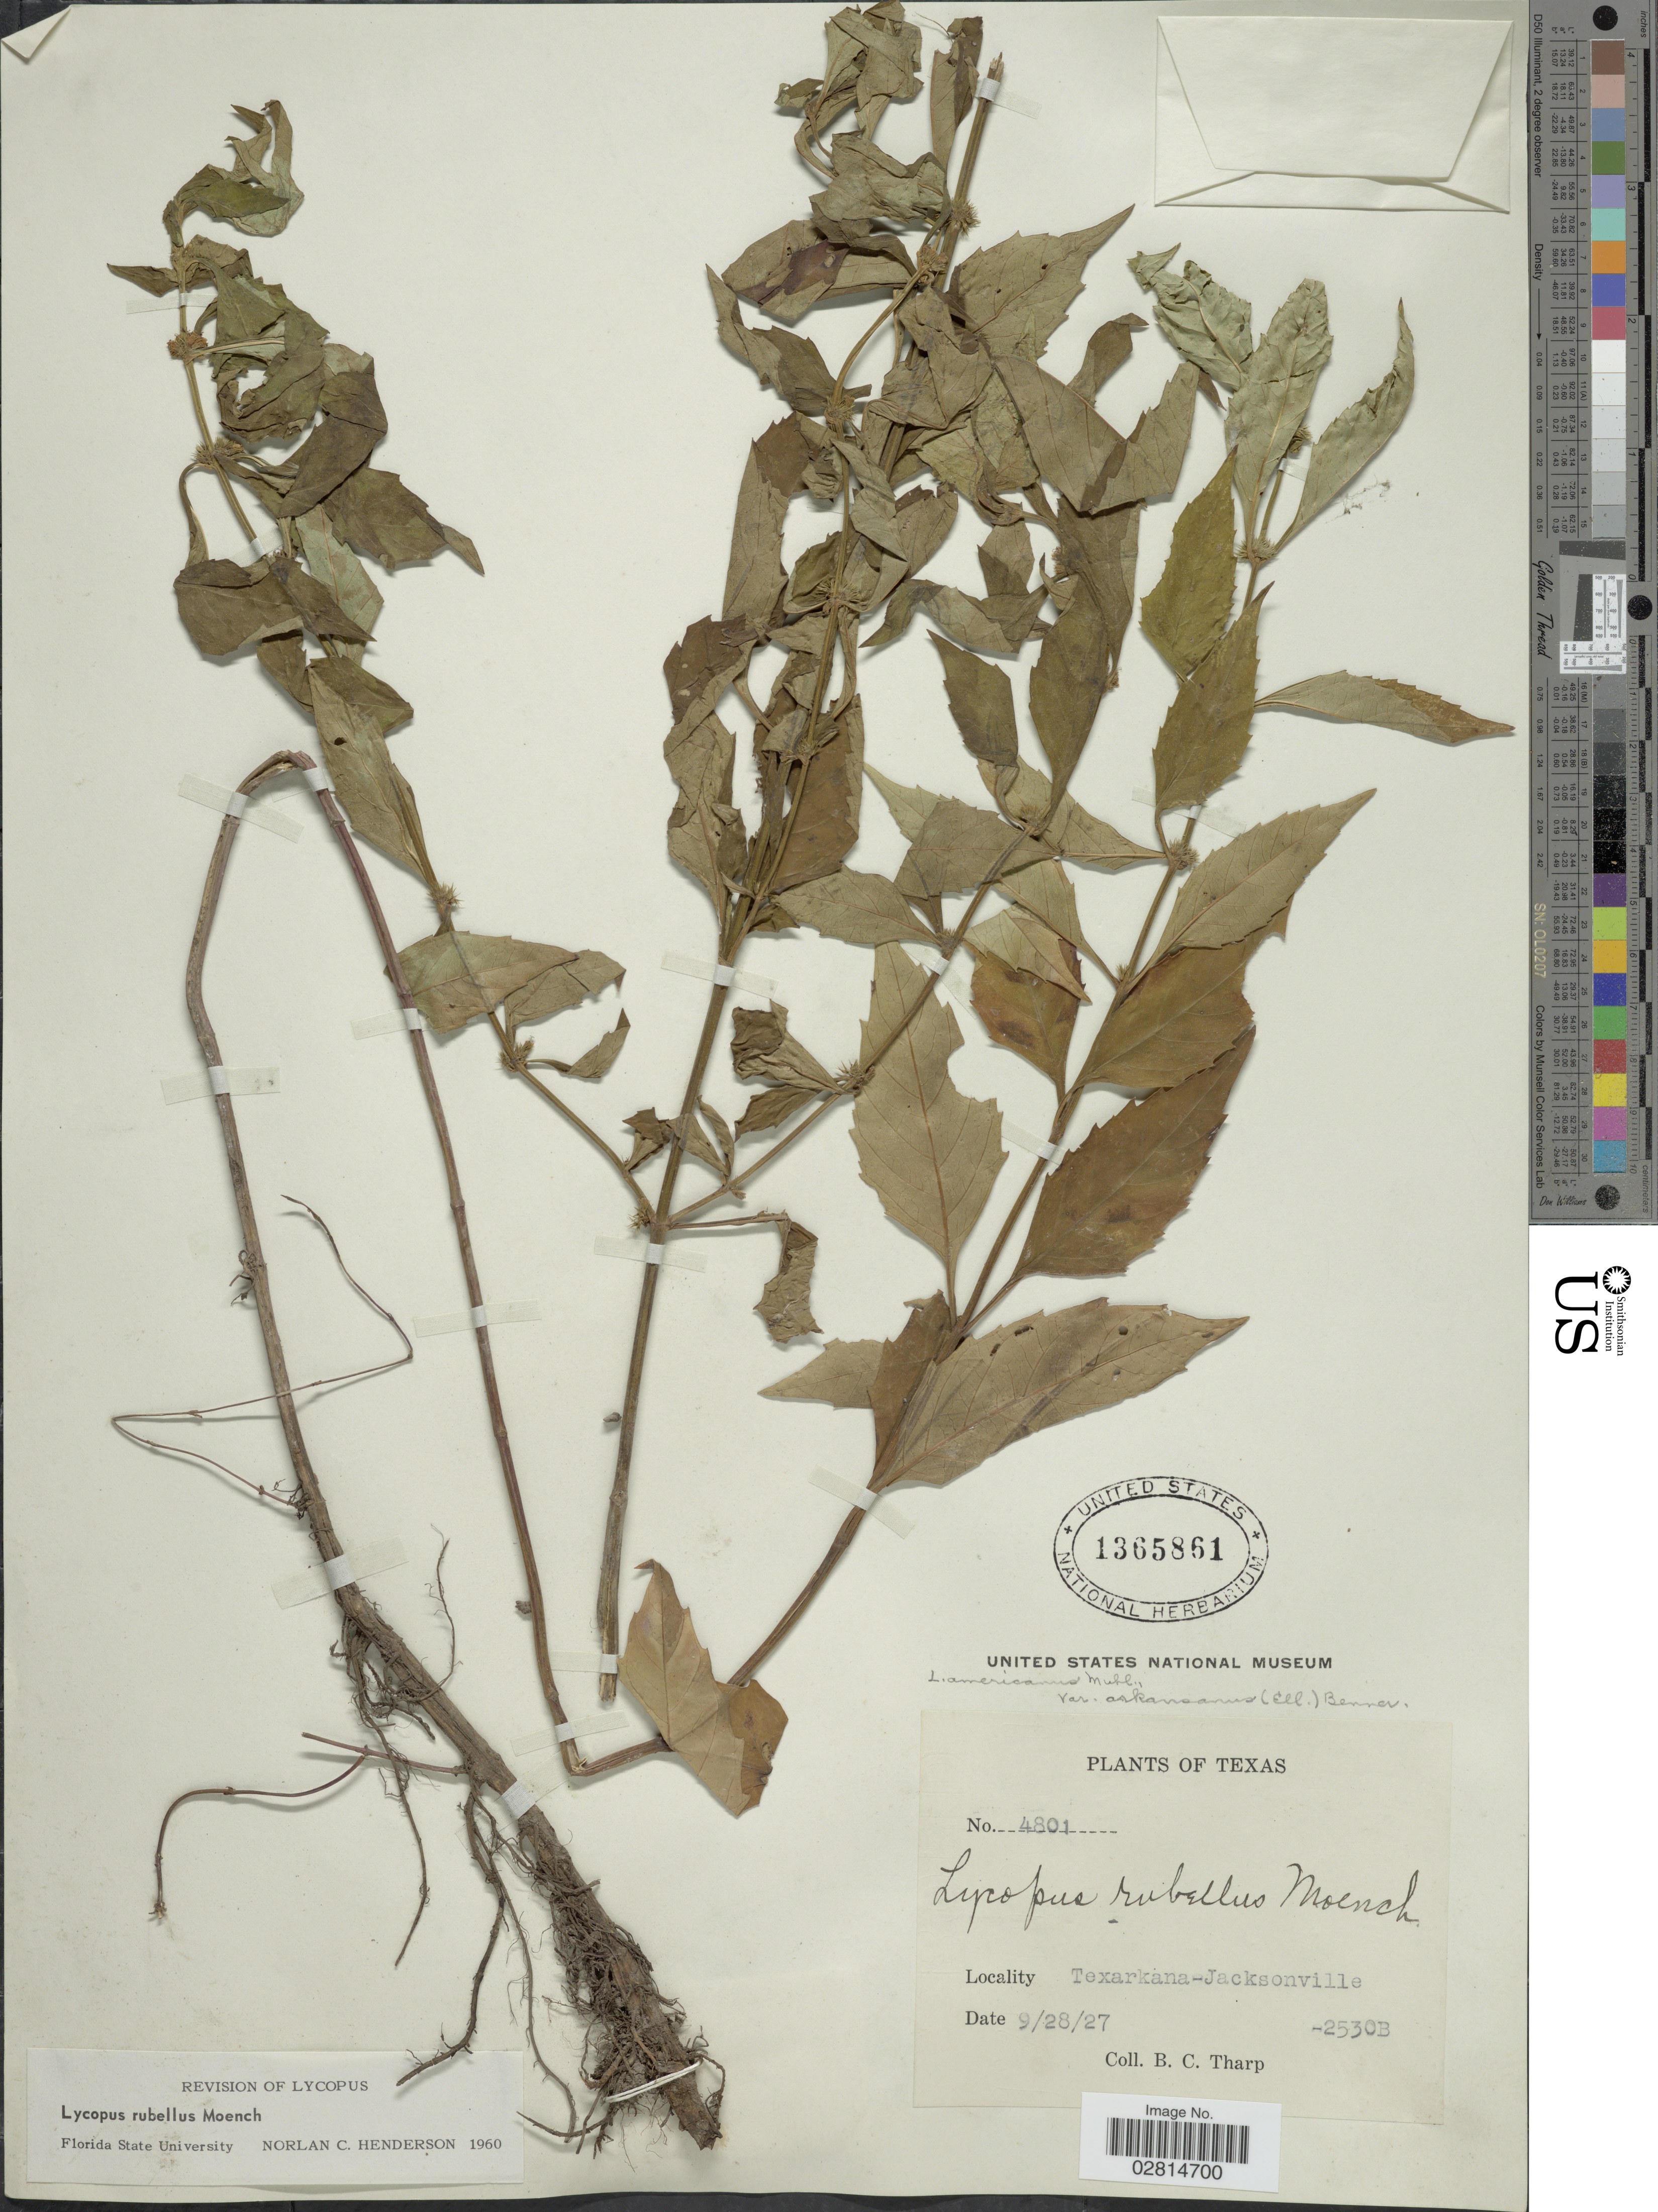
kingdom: Plantae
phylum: Tracheophyta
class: Magnoliopsida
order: Lamiales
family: Lamiaceae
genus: Lycopus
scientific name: Lycopus rubellus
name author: Moench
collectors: B. C. Tharp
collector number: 4801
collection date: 1927-09-28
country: United States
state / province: Texas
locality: Texarkana-Jacksonville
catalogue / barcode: US 1365861